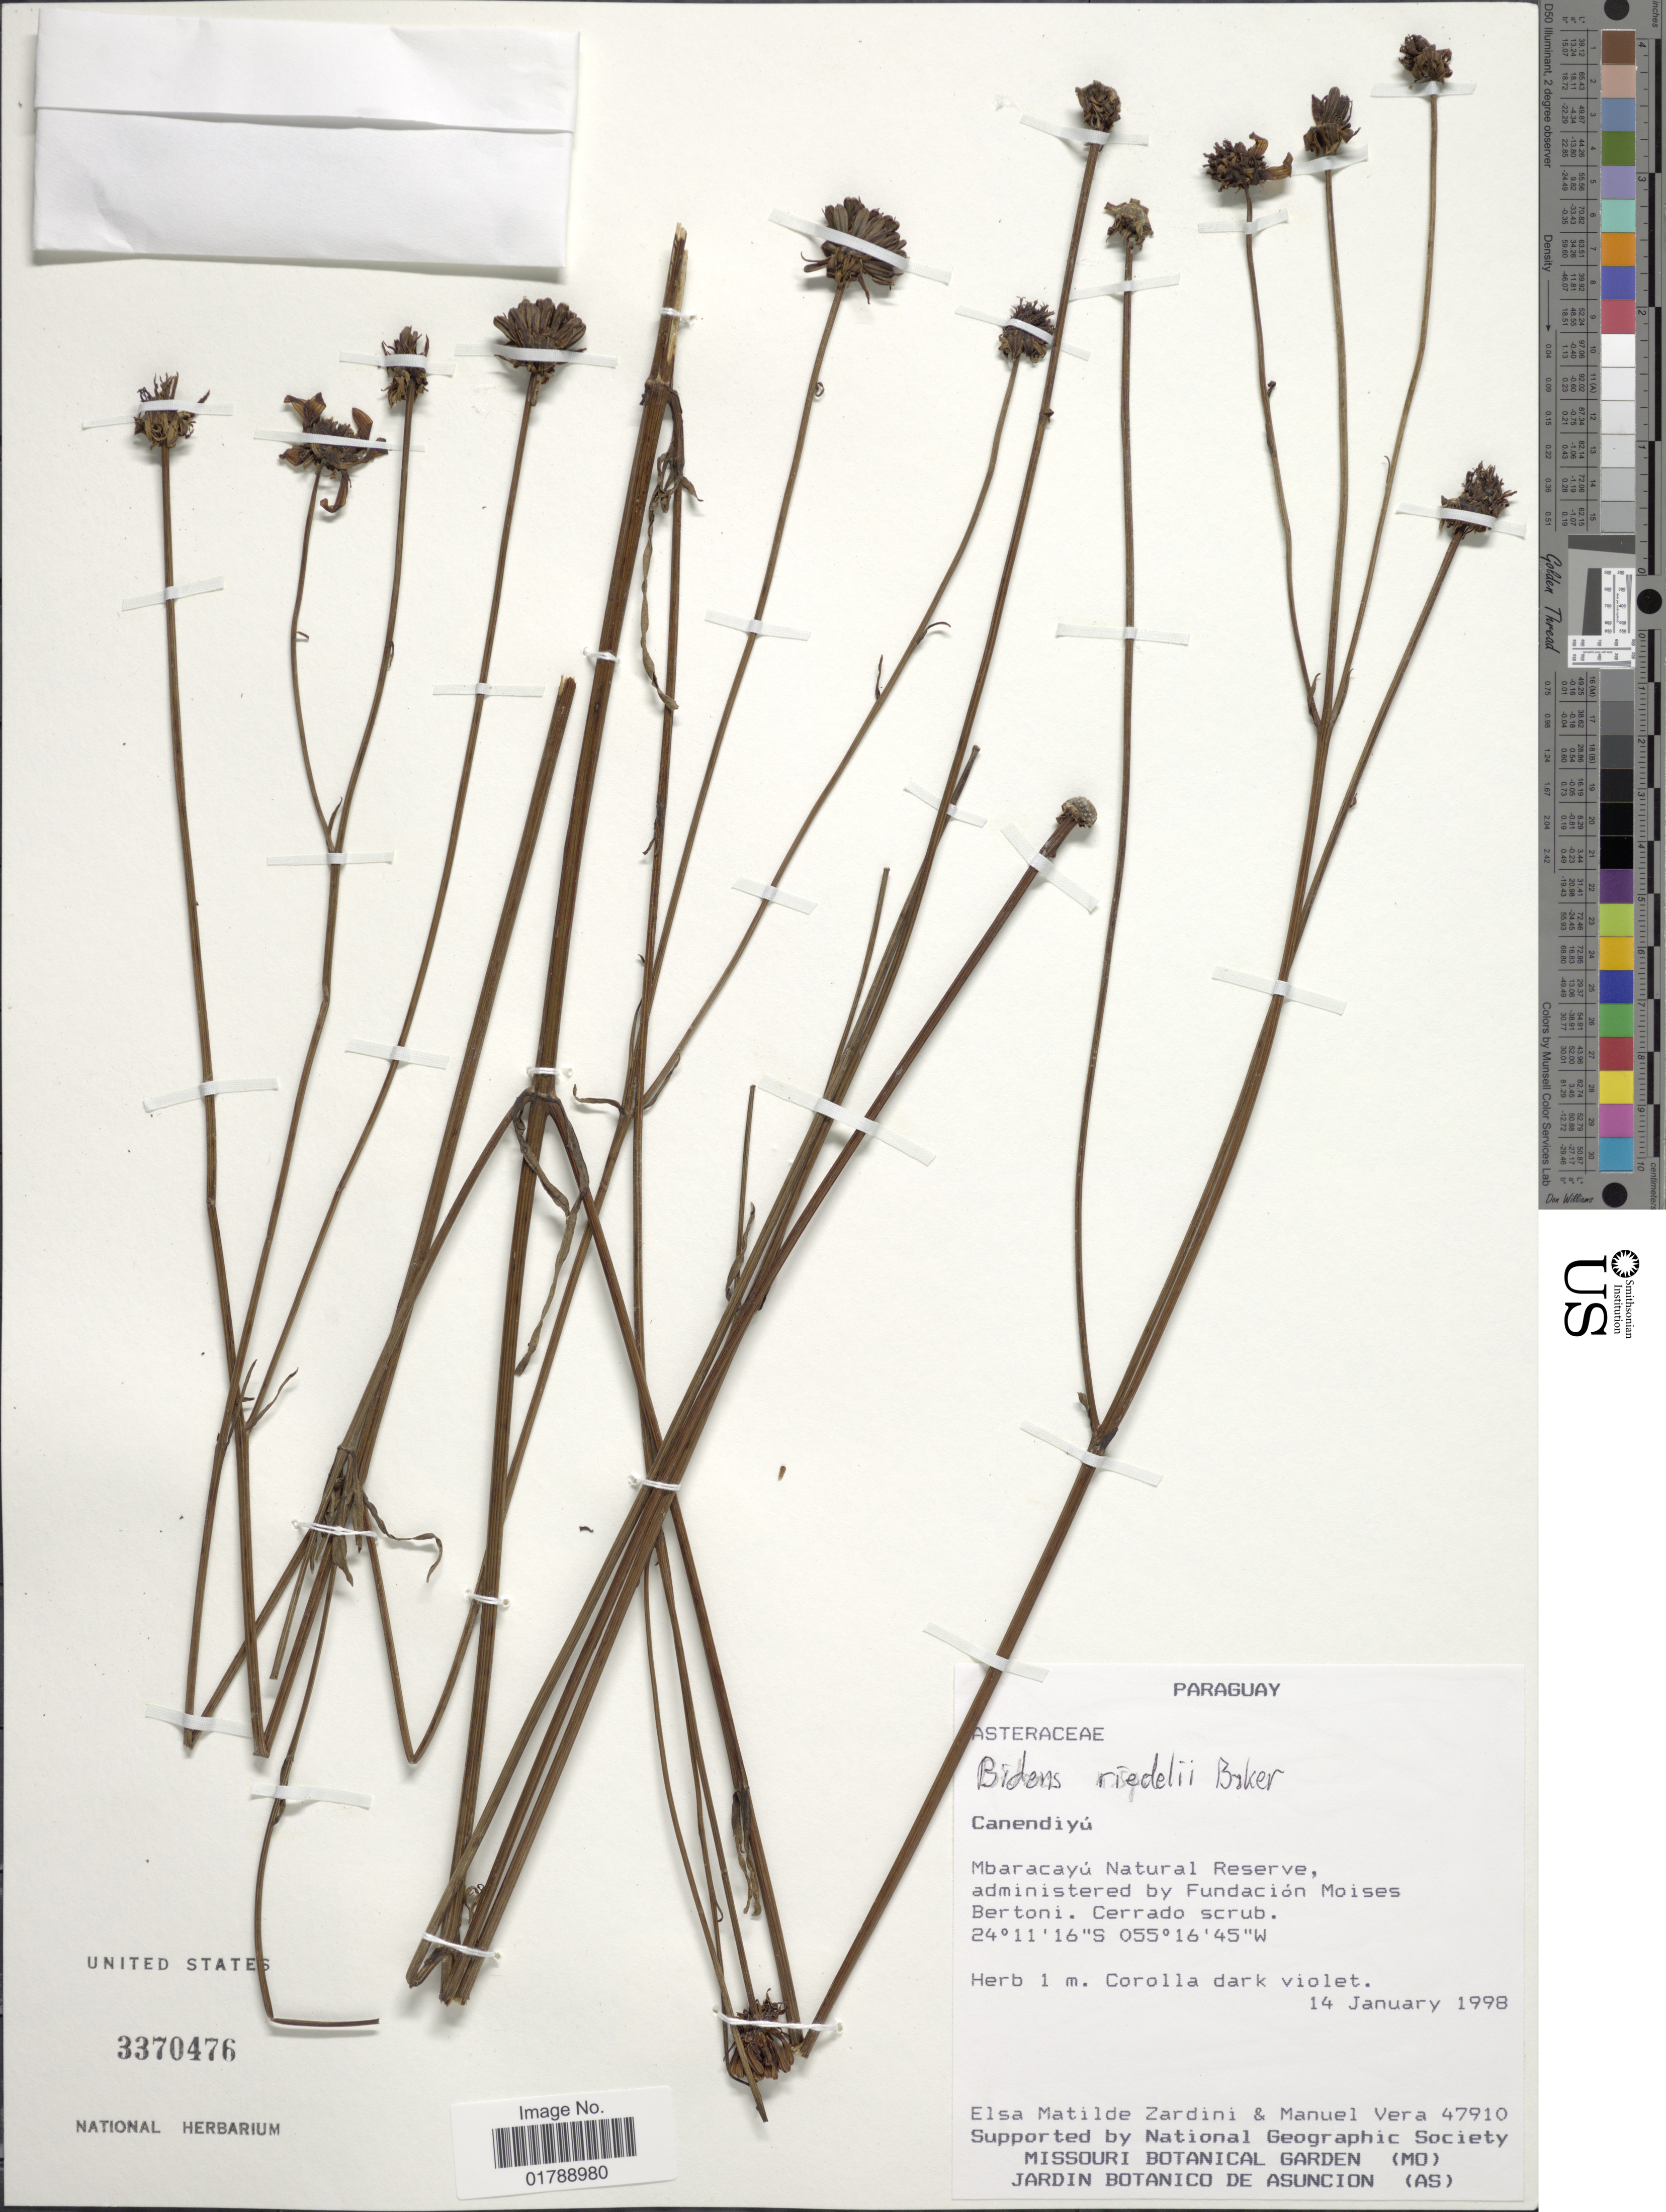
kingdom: Plantae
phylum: Tracheophyta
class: Magnoliopsida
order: Asterales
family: Asteraceae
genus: Bidens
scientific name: Bidens riedelii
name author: Baker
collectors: E. M. Zardini & M. Vera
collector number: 47910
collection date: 1998-01-14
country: Paraguay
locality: Canendiyú. Mbaracayú Natural Reserve, administered by Fundación Moises Bertoni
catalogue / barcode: US 3370476